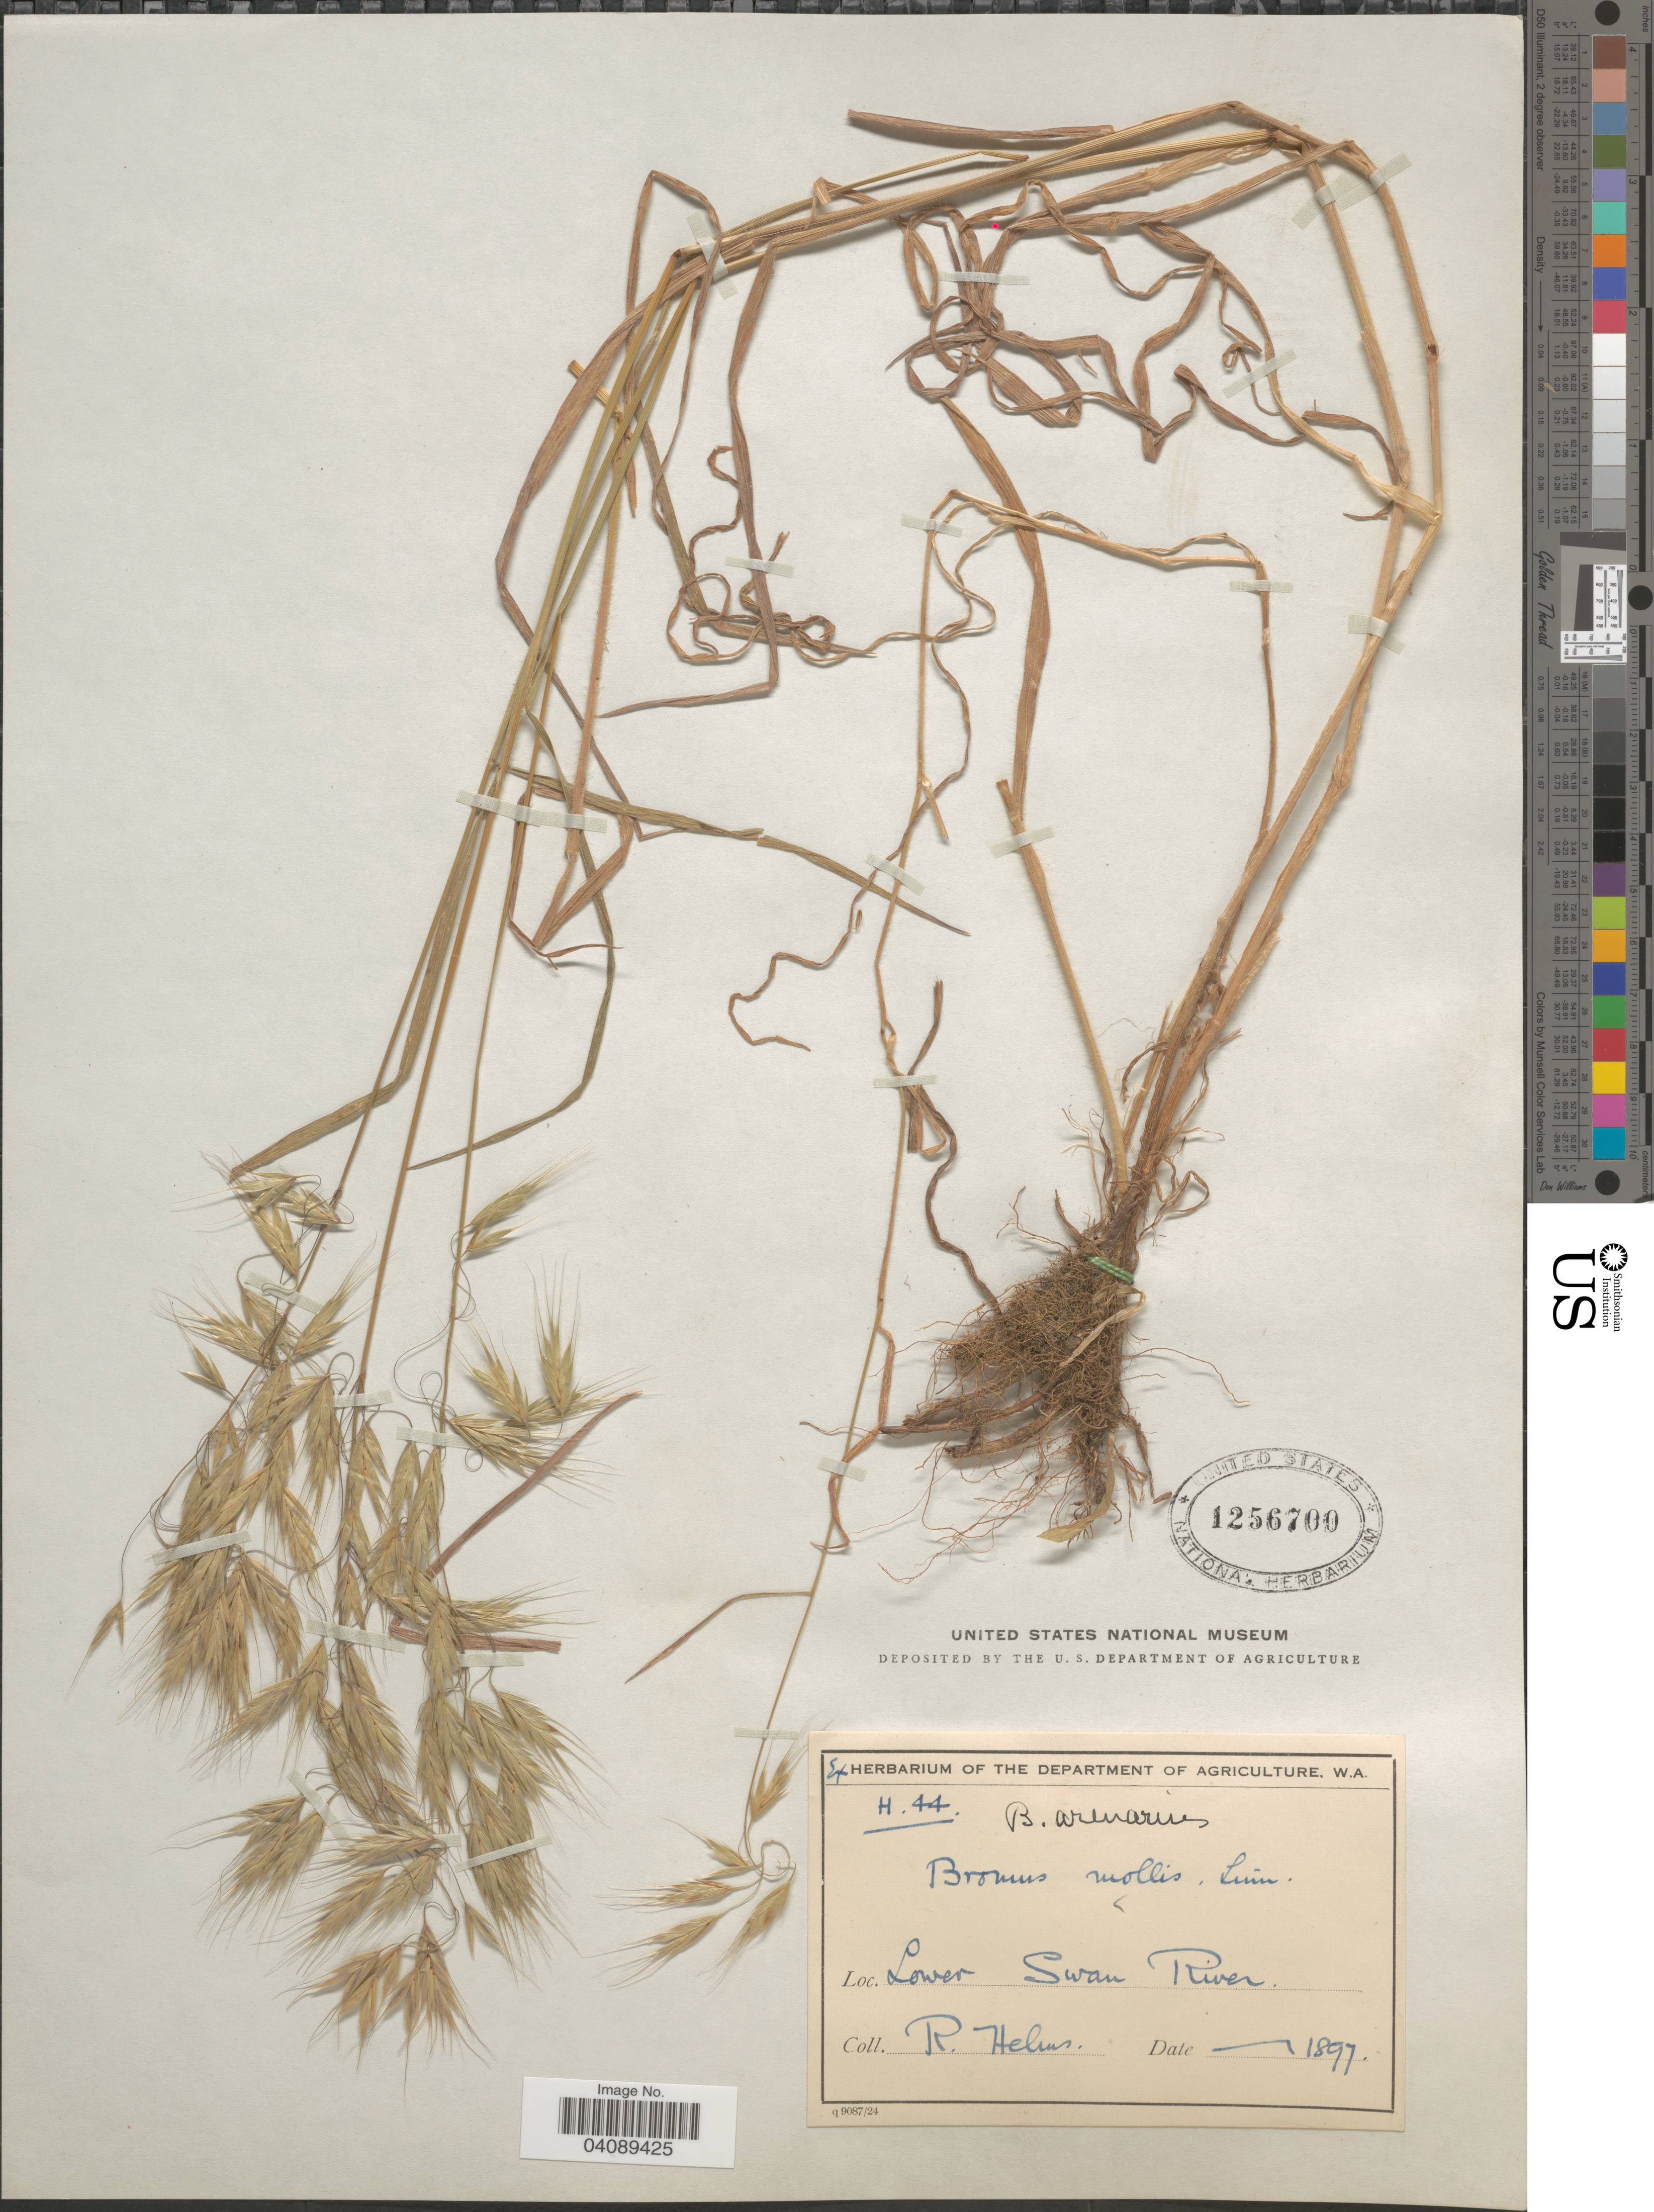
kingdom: Plantae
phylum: Tracheophyta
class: Liliopsida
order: Poales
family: Poaceae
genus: Bromus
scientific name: Bromus arenarius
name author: Labill.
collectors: R. Helms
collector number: H.44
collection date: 1897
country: Australia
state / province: Western Australia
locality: Lower Swan River.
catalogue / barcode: US 1256700